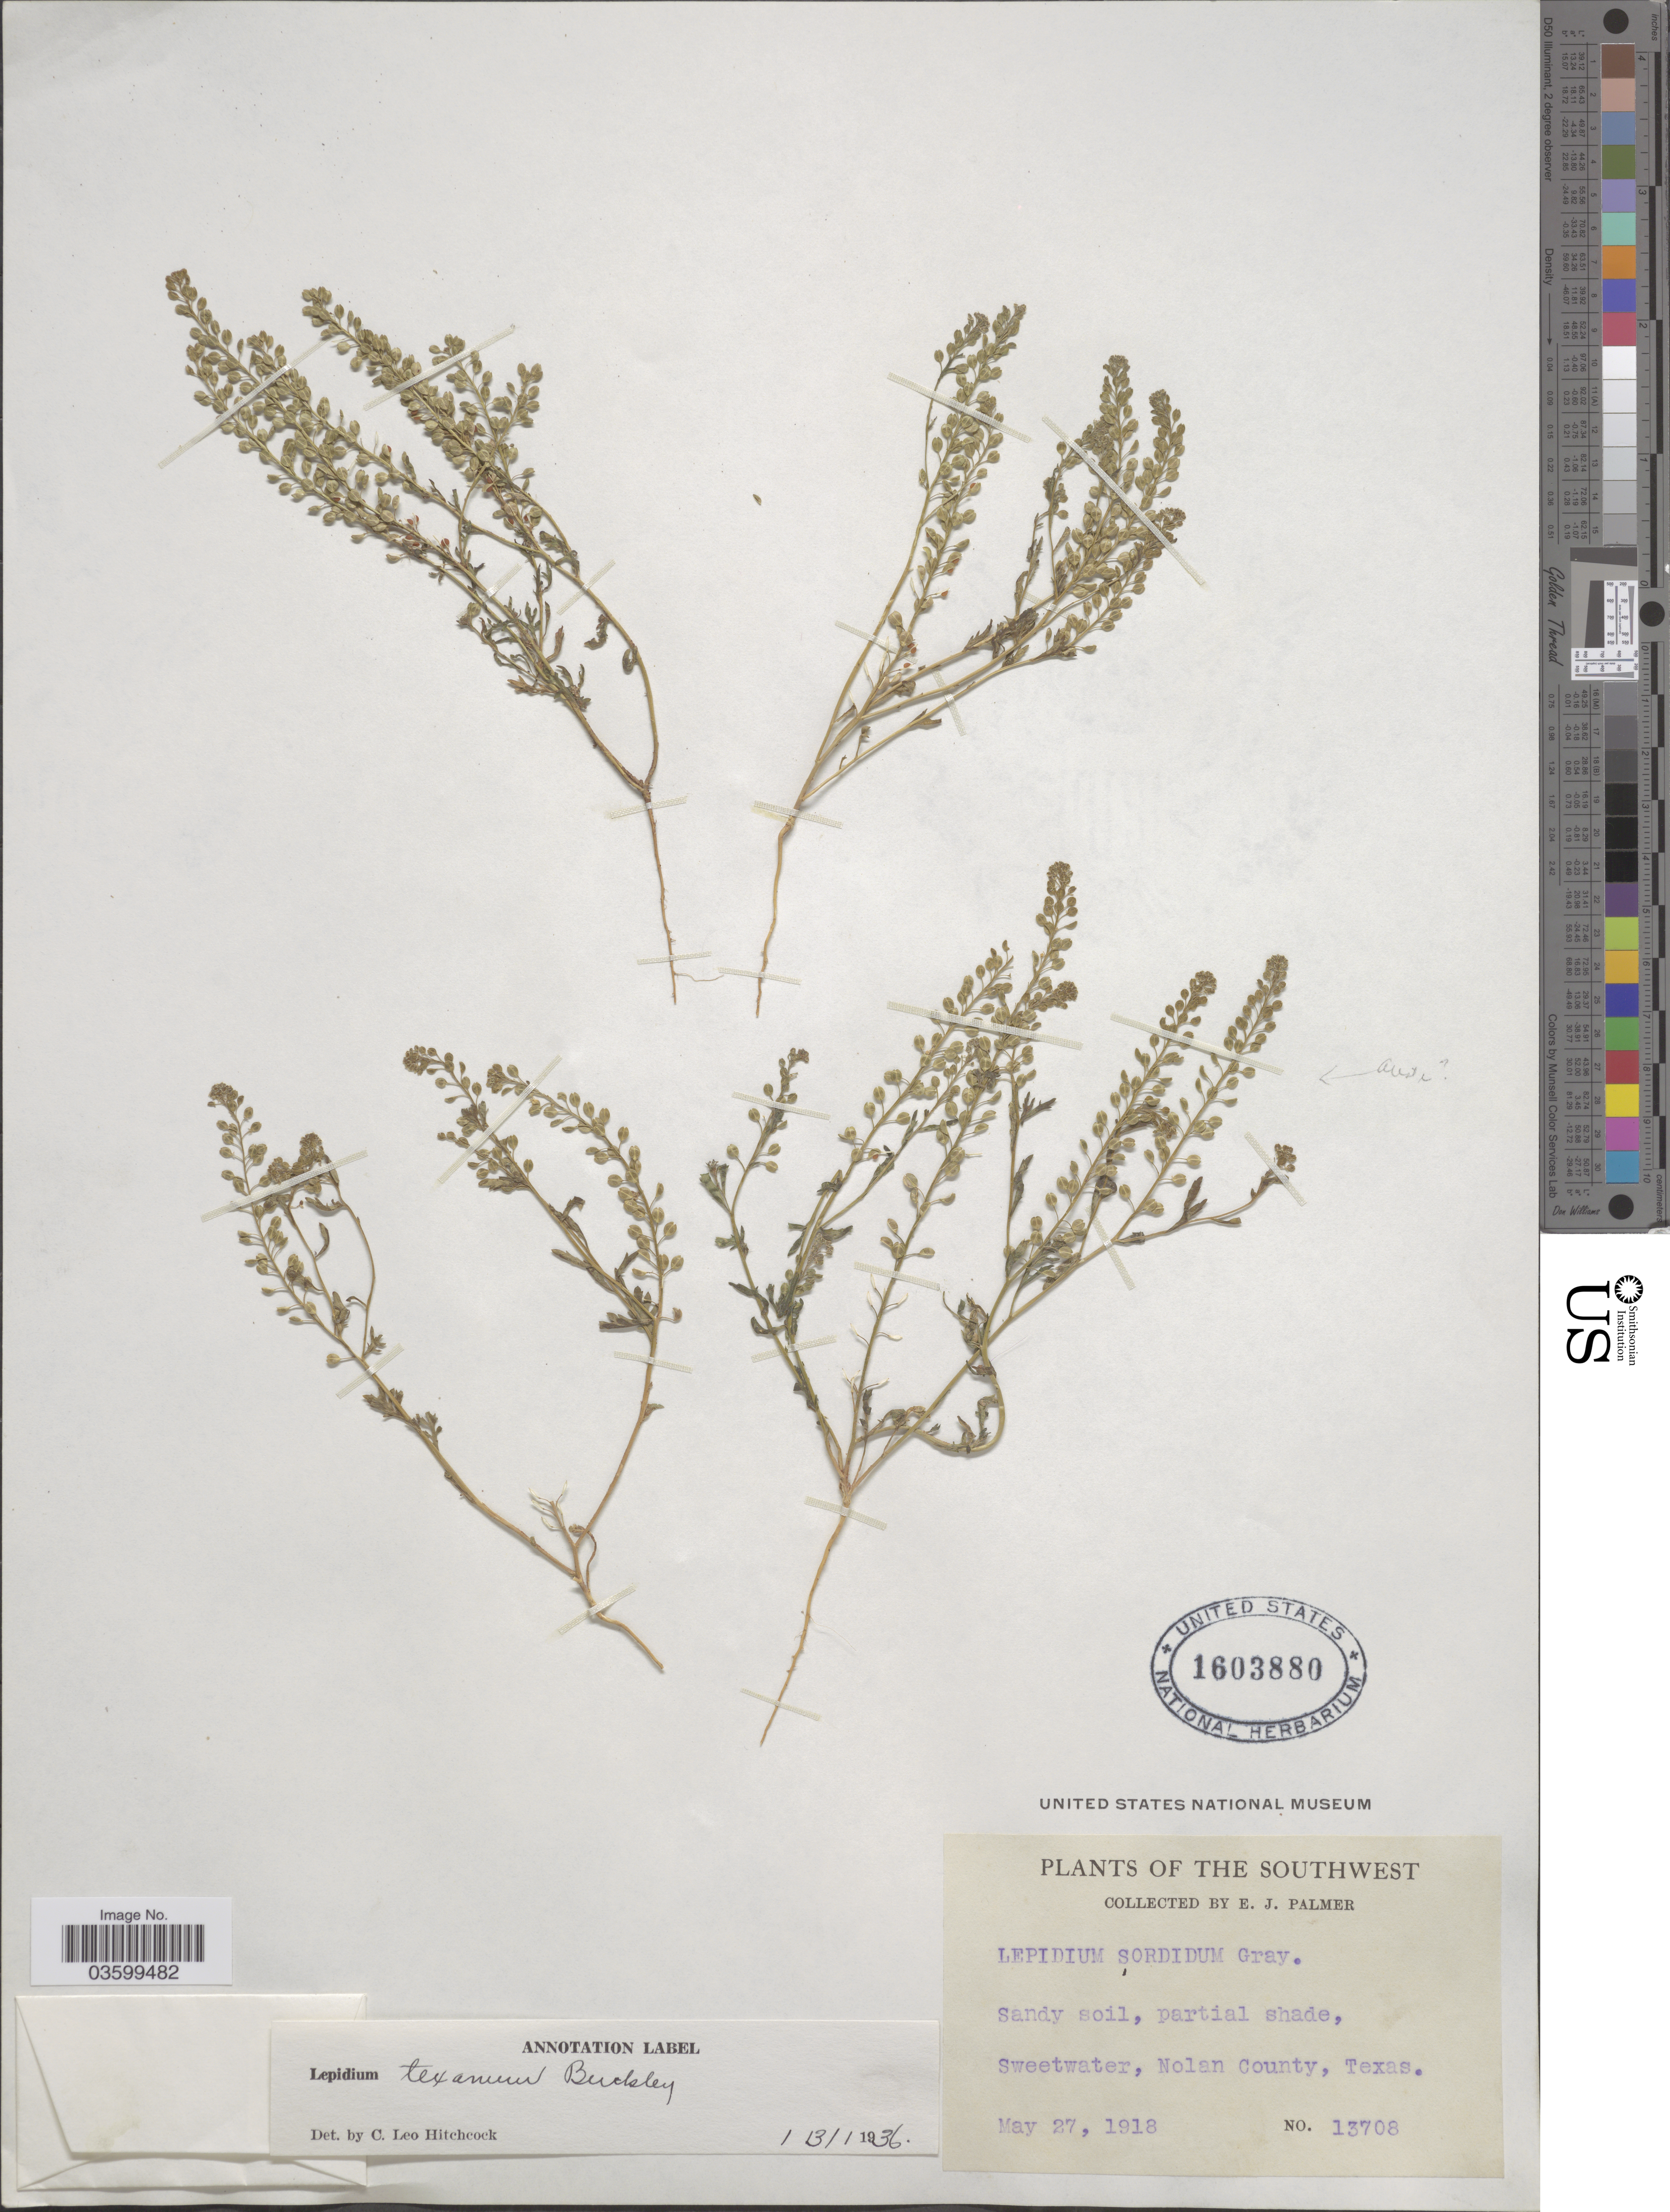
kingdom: Plantae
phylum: Tracheophyta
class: Magnoliopsida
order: Brassicales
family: Brassicaceae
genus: Lepidium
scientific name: Lepidium virginicum var. pubescens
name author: (Greene) C.L. Hitchc.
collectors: E. J. Palmer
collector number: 13708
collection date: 1918-05-27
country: United States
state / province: Texas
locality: The Southwest. Sweetwater, Nolan County.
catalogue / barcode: US 1603880